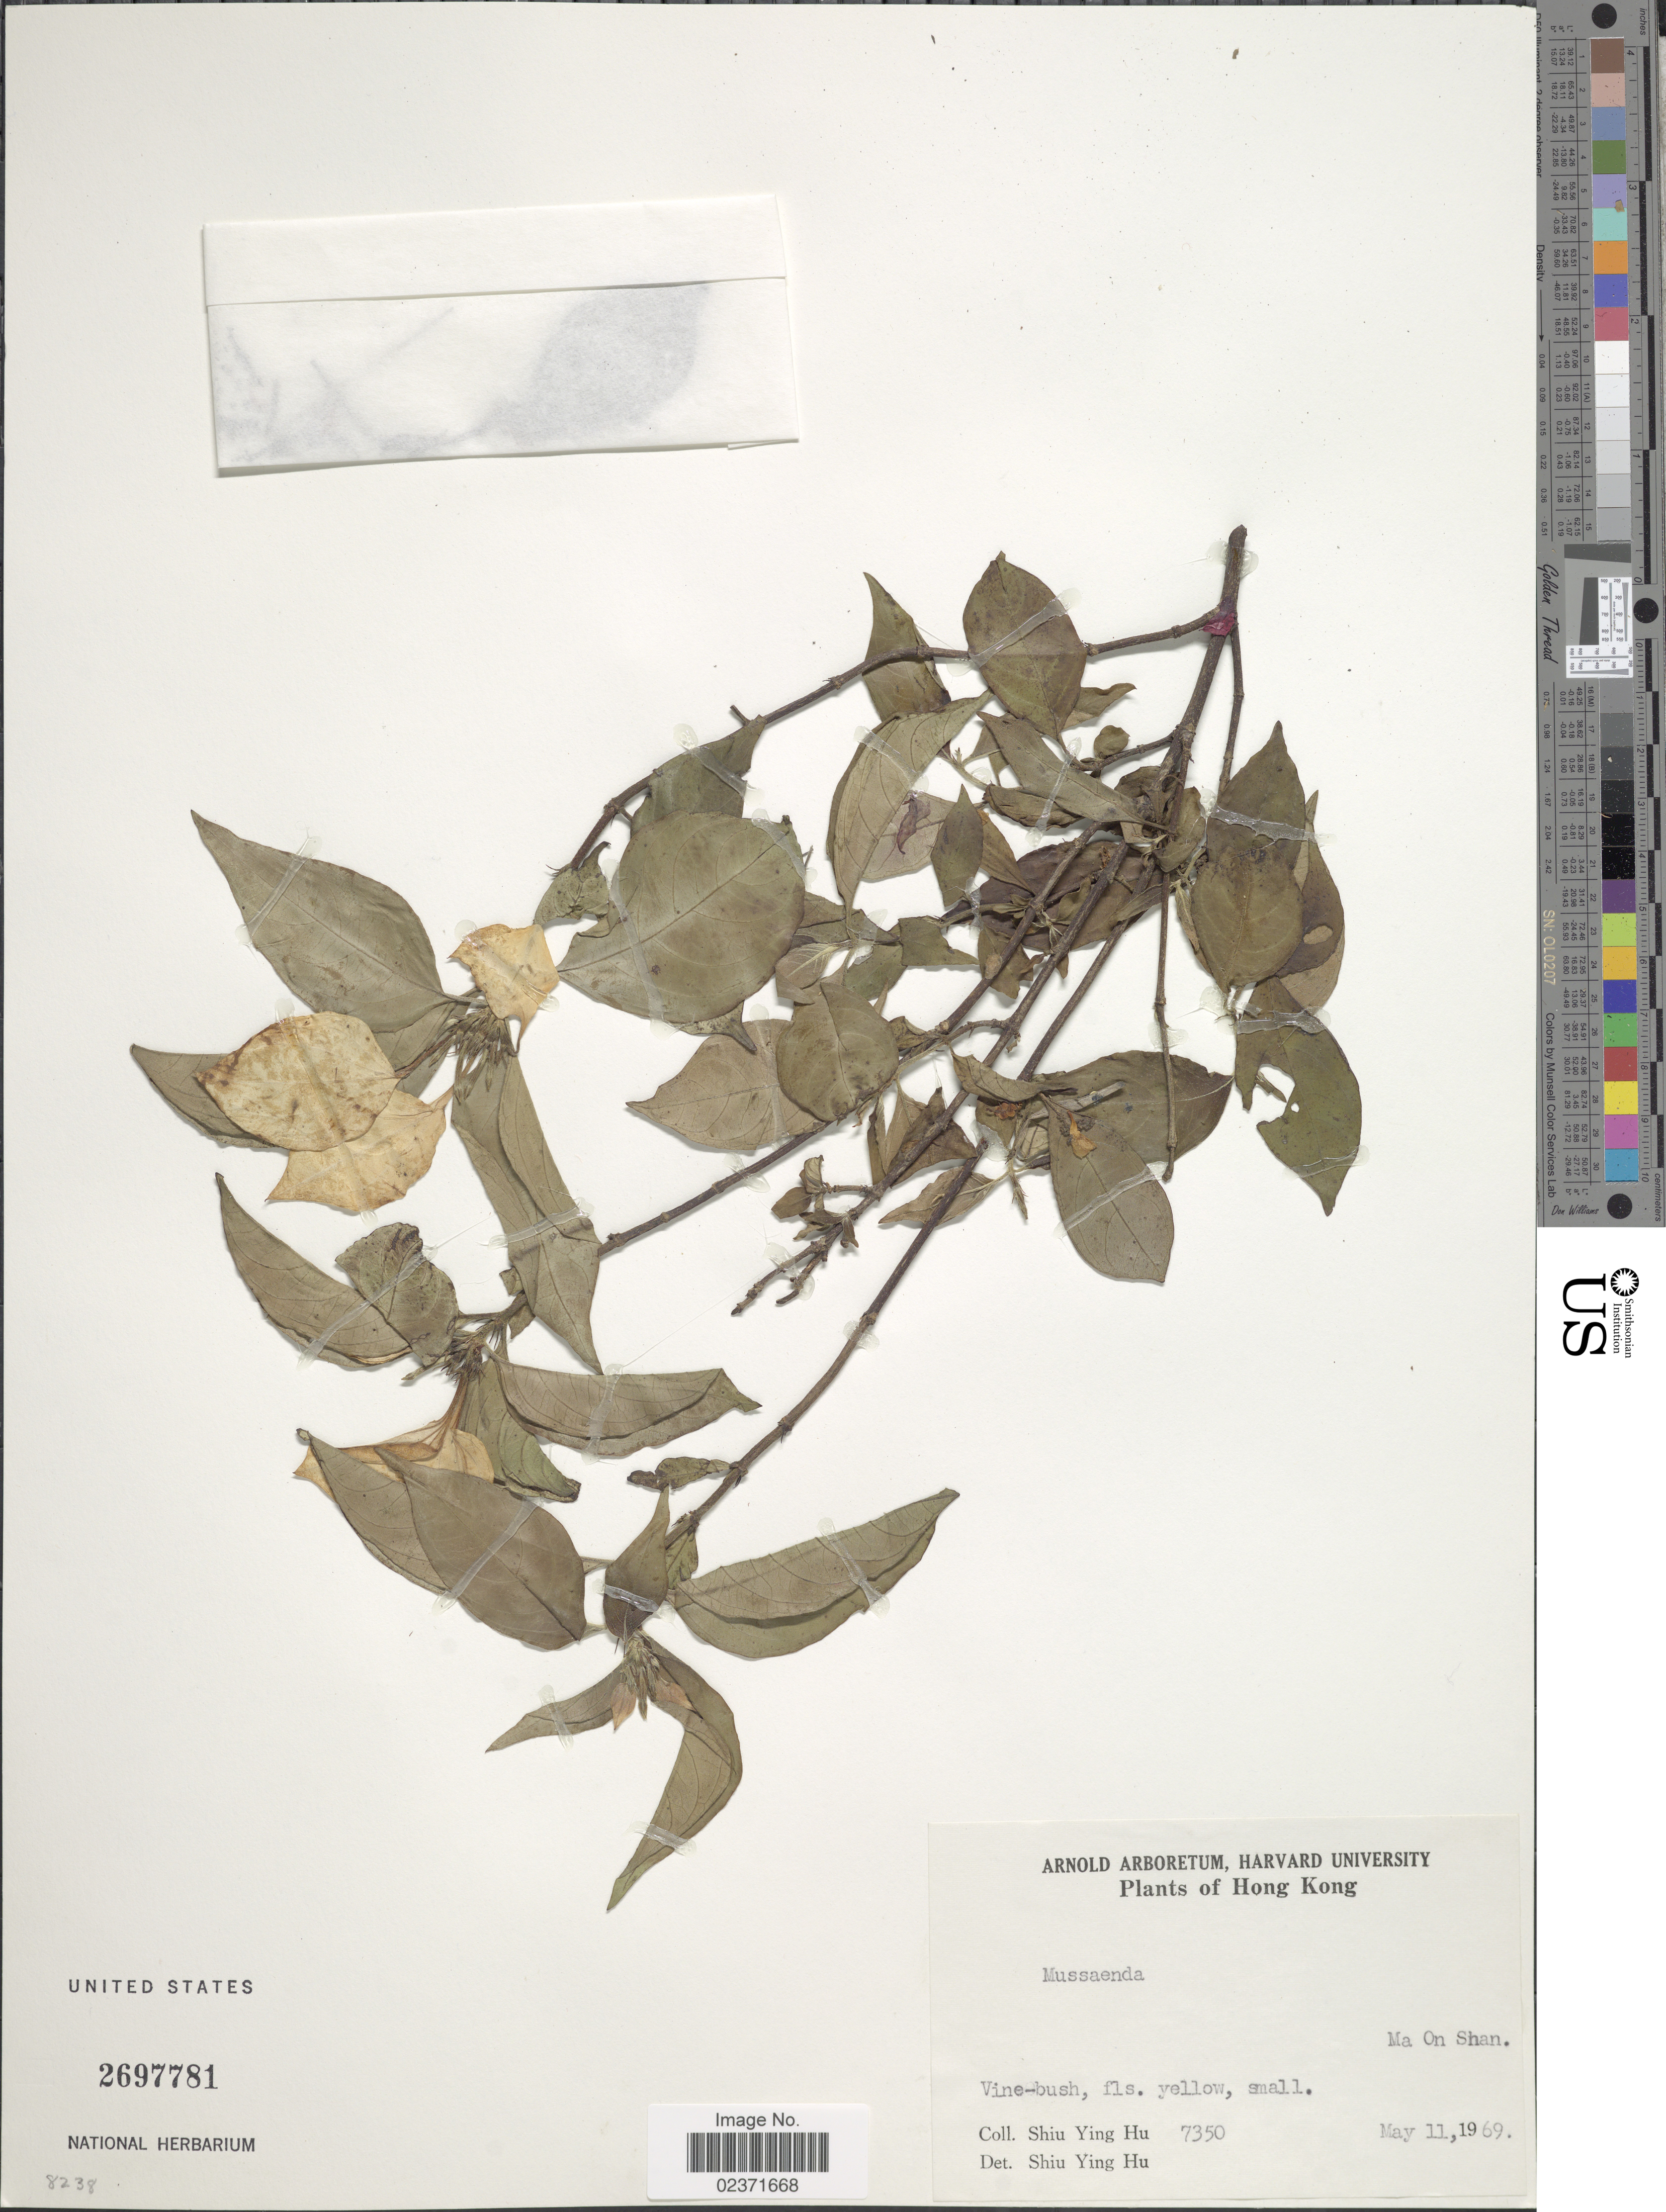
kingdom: Plantae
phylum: Tracheophyta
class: Magnoliopsida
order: Gentianales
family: Rubiaceae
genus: Mussaenda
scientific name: Mussaenda sp.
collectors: S. Y. Hu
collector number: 7350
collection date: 1969-05-11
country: China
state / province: Hong Kong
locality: Ma On Shan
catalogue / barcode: US 2697781